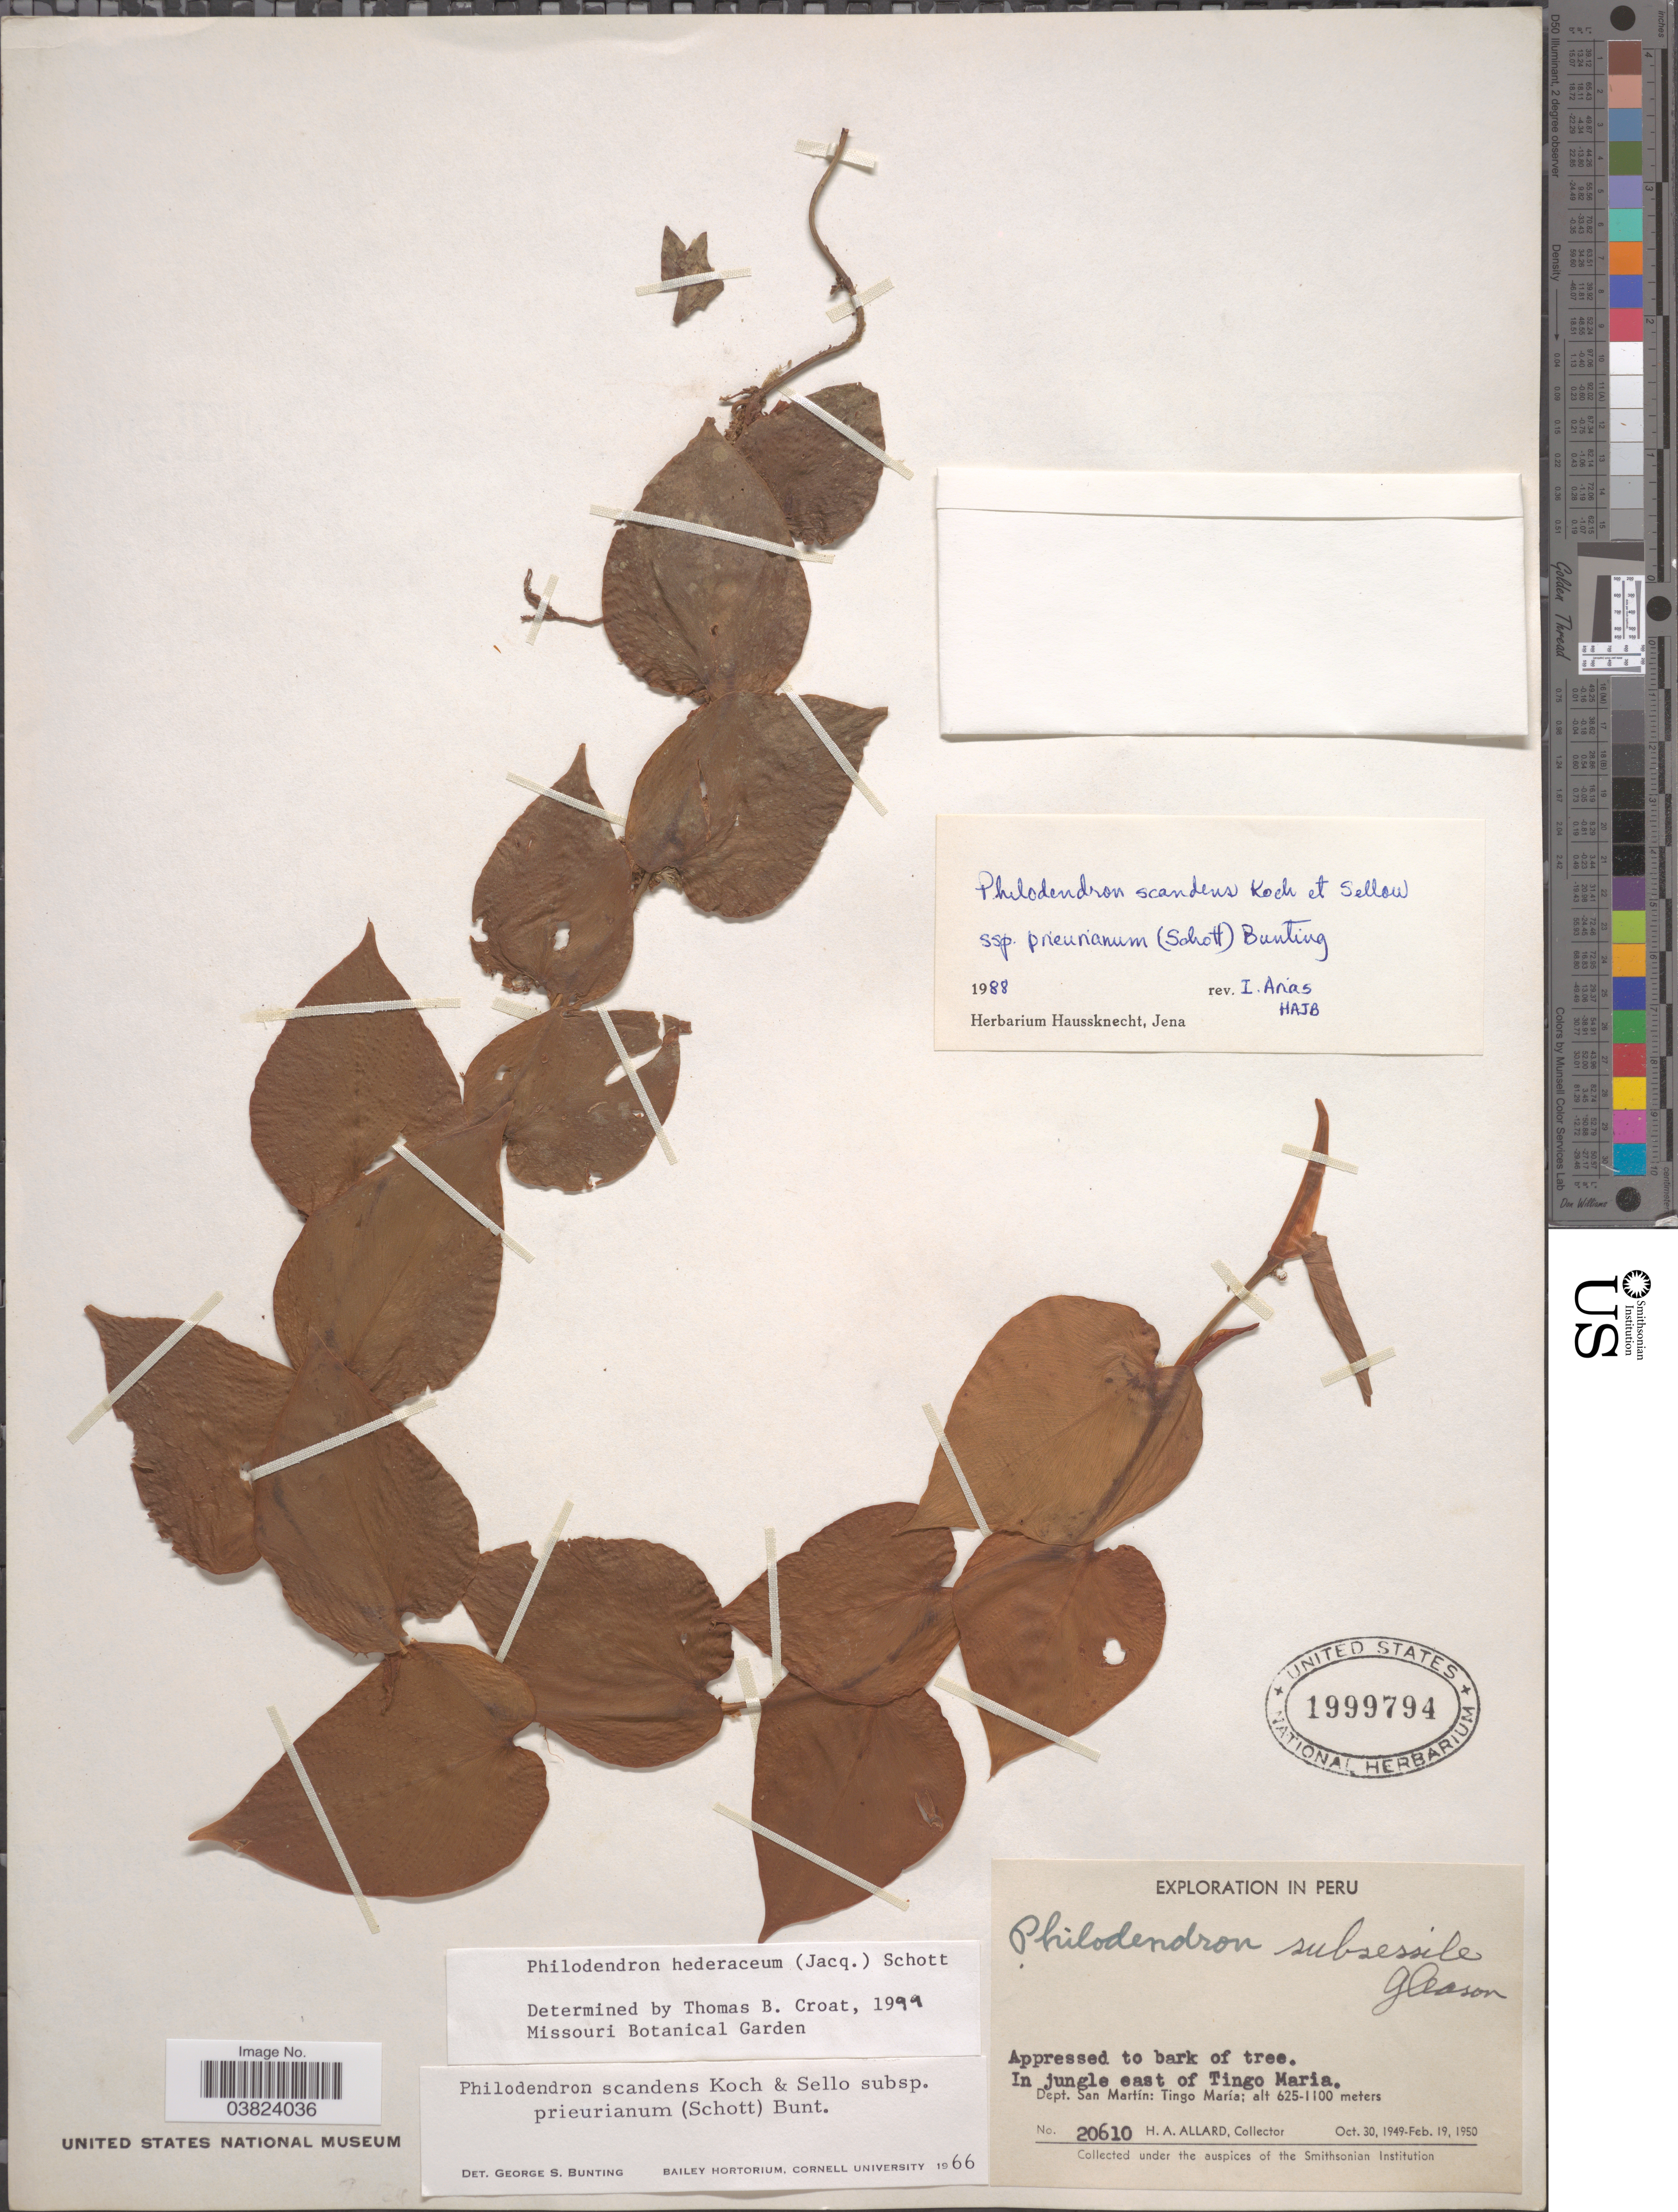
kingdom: Plantae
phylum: Tracheophyta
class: Liliopsida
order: Alismatales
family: Araceae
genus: Philodendron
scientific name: Philodendron hederaceum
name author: (Jacq.) Schott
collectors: H. A. Allard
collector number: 20610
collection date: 1949-10-30/1950-02-19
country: Peru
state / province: San Martín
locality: In jungle east of Tingo Maria. Dept. San Martín: Tingo María.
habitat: in jungle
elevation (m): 625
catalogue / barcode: US 1999794